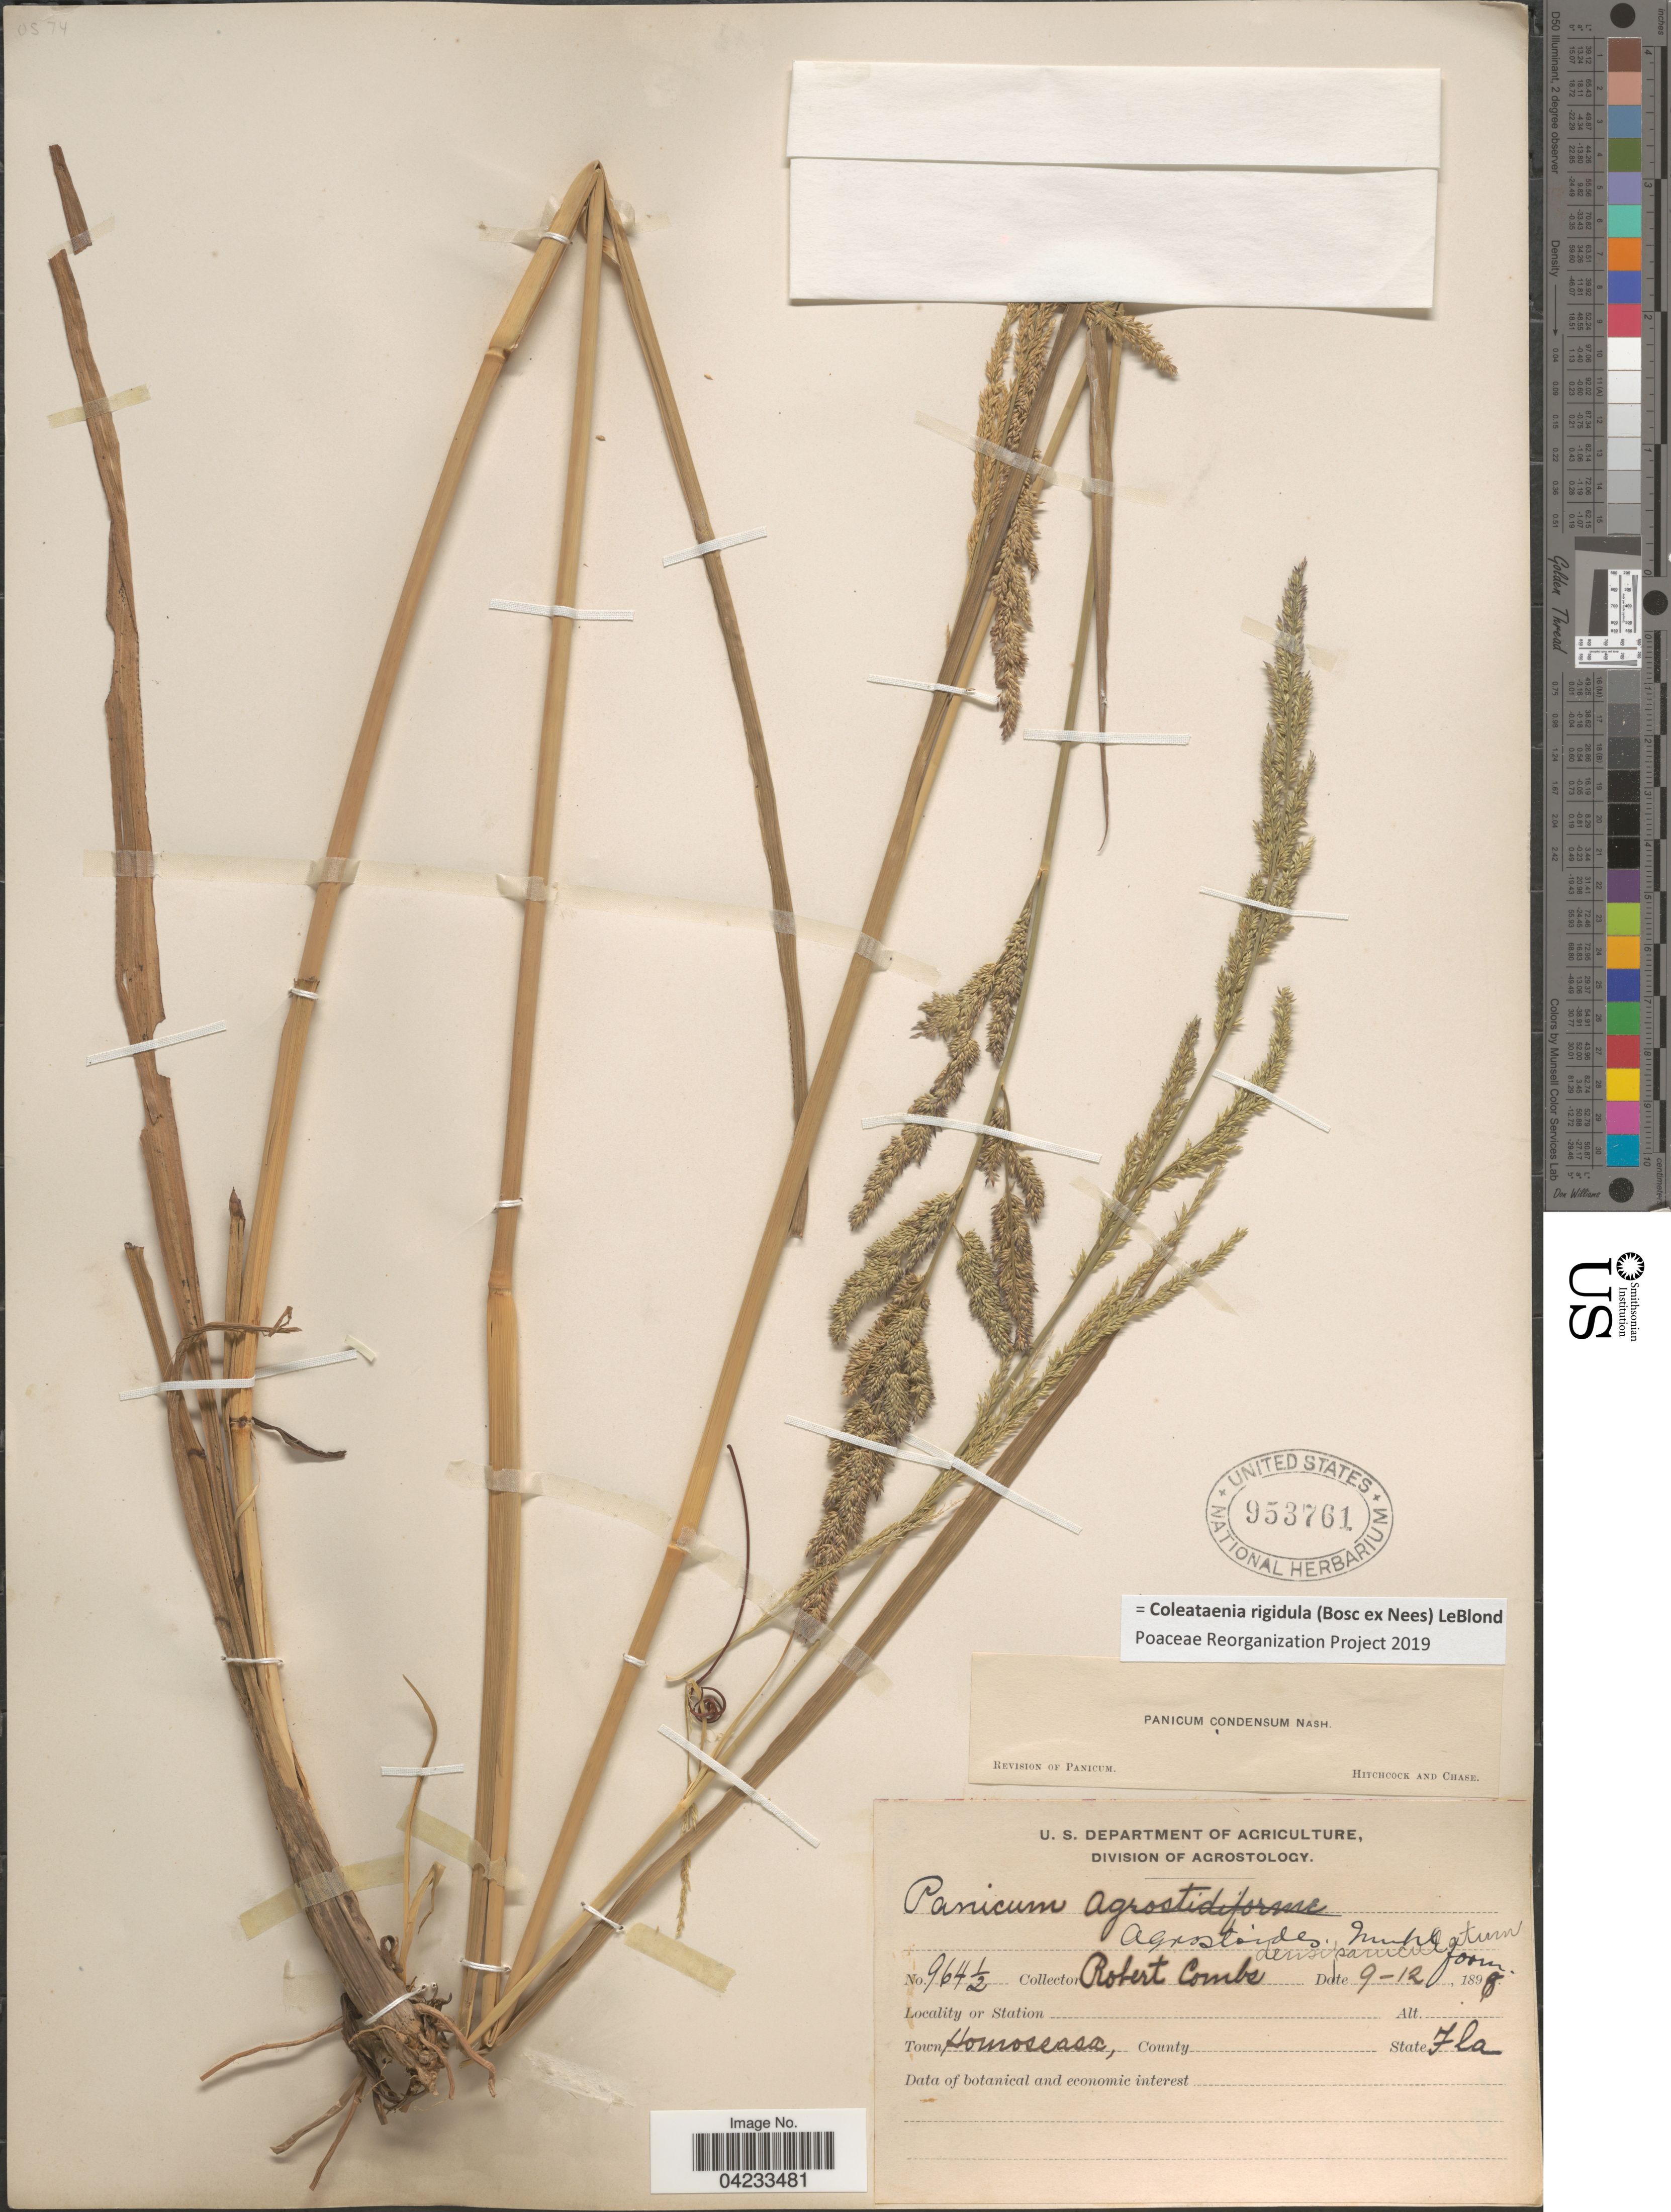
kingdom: Plantae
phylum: Tracheophyta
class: Liliopsida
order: Poales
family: Poaceae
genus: Coleataenia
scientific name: Coleataenia rigidula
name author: (Bosc ex Nees) LeBlond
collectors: R. Combs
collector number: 964 1/2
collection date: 1898-09-12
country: United States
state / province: Florida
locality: Town Homossasa.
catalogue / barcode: US 953761